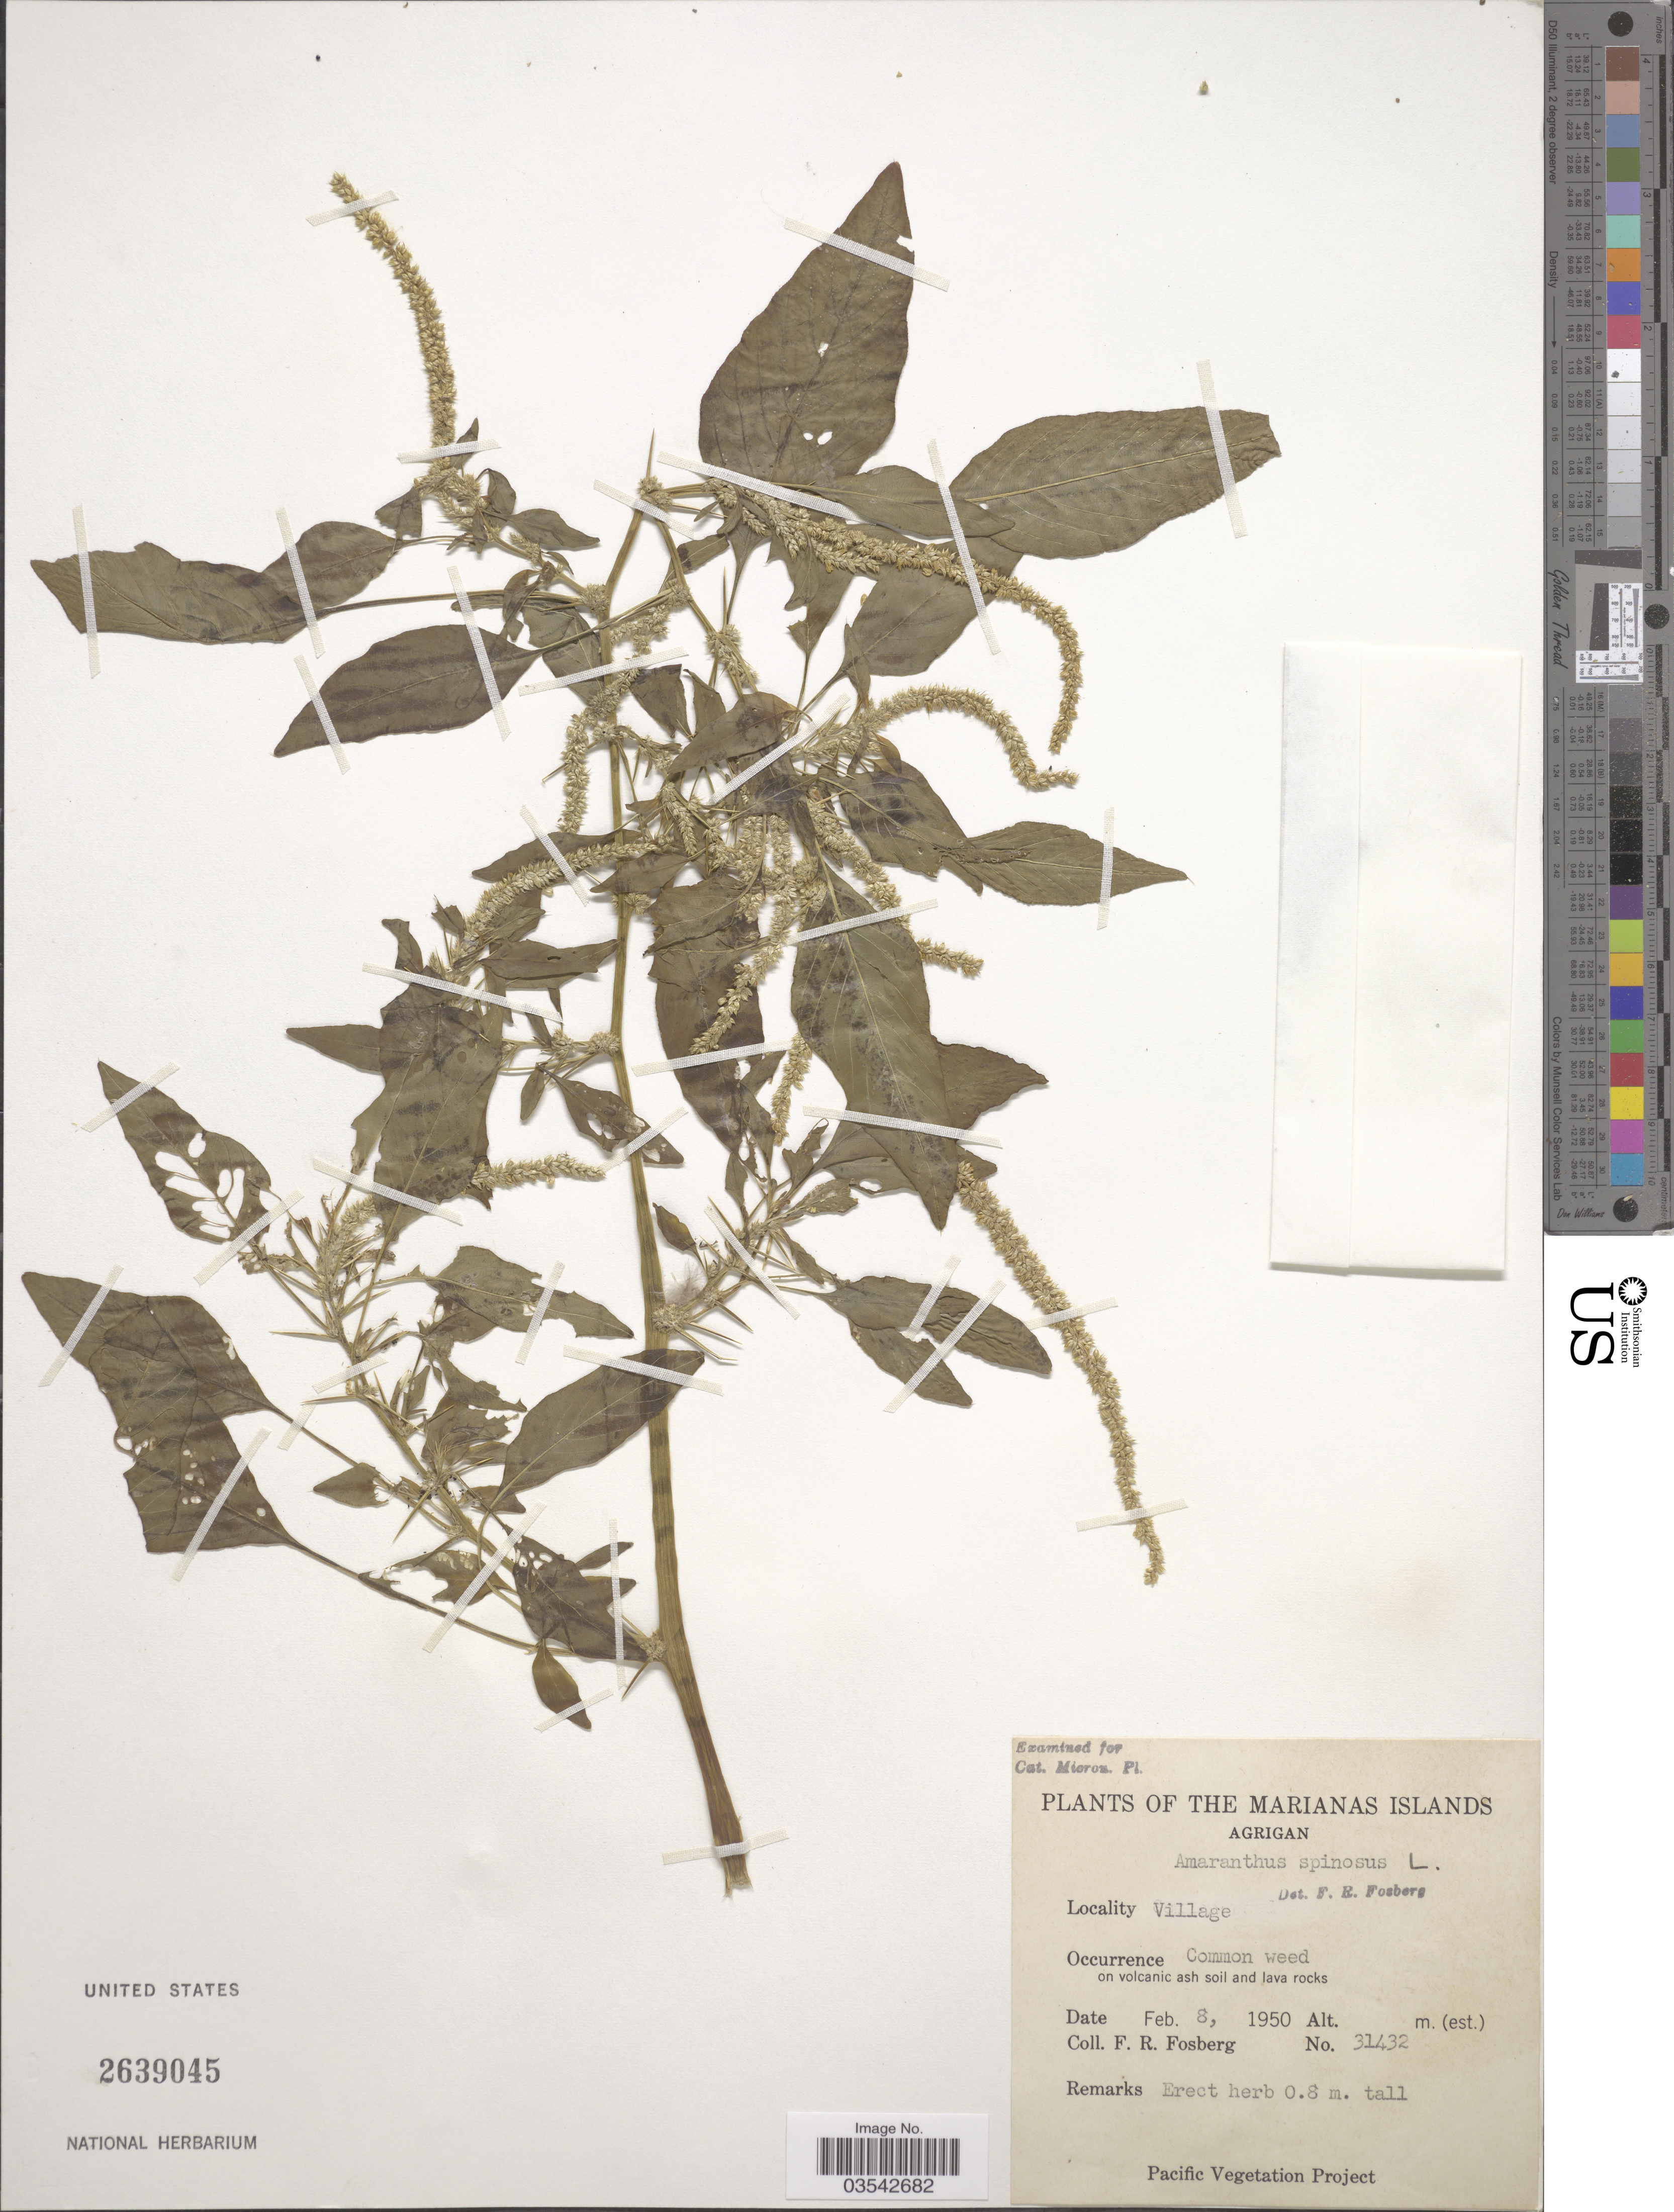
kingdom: Plantae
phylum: Tracheophyta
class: Magnoliopsida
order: Caryophyllales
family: Amaranthaceae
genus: Amaranthus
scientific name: Amaranthus spinosus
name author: L.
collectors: F. R. Fosberg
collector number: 31432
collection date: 1950-02-08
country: Northern Mariana Islands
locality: The Marianas Islands. Agrigan. Village.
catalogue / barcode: US 2639045